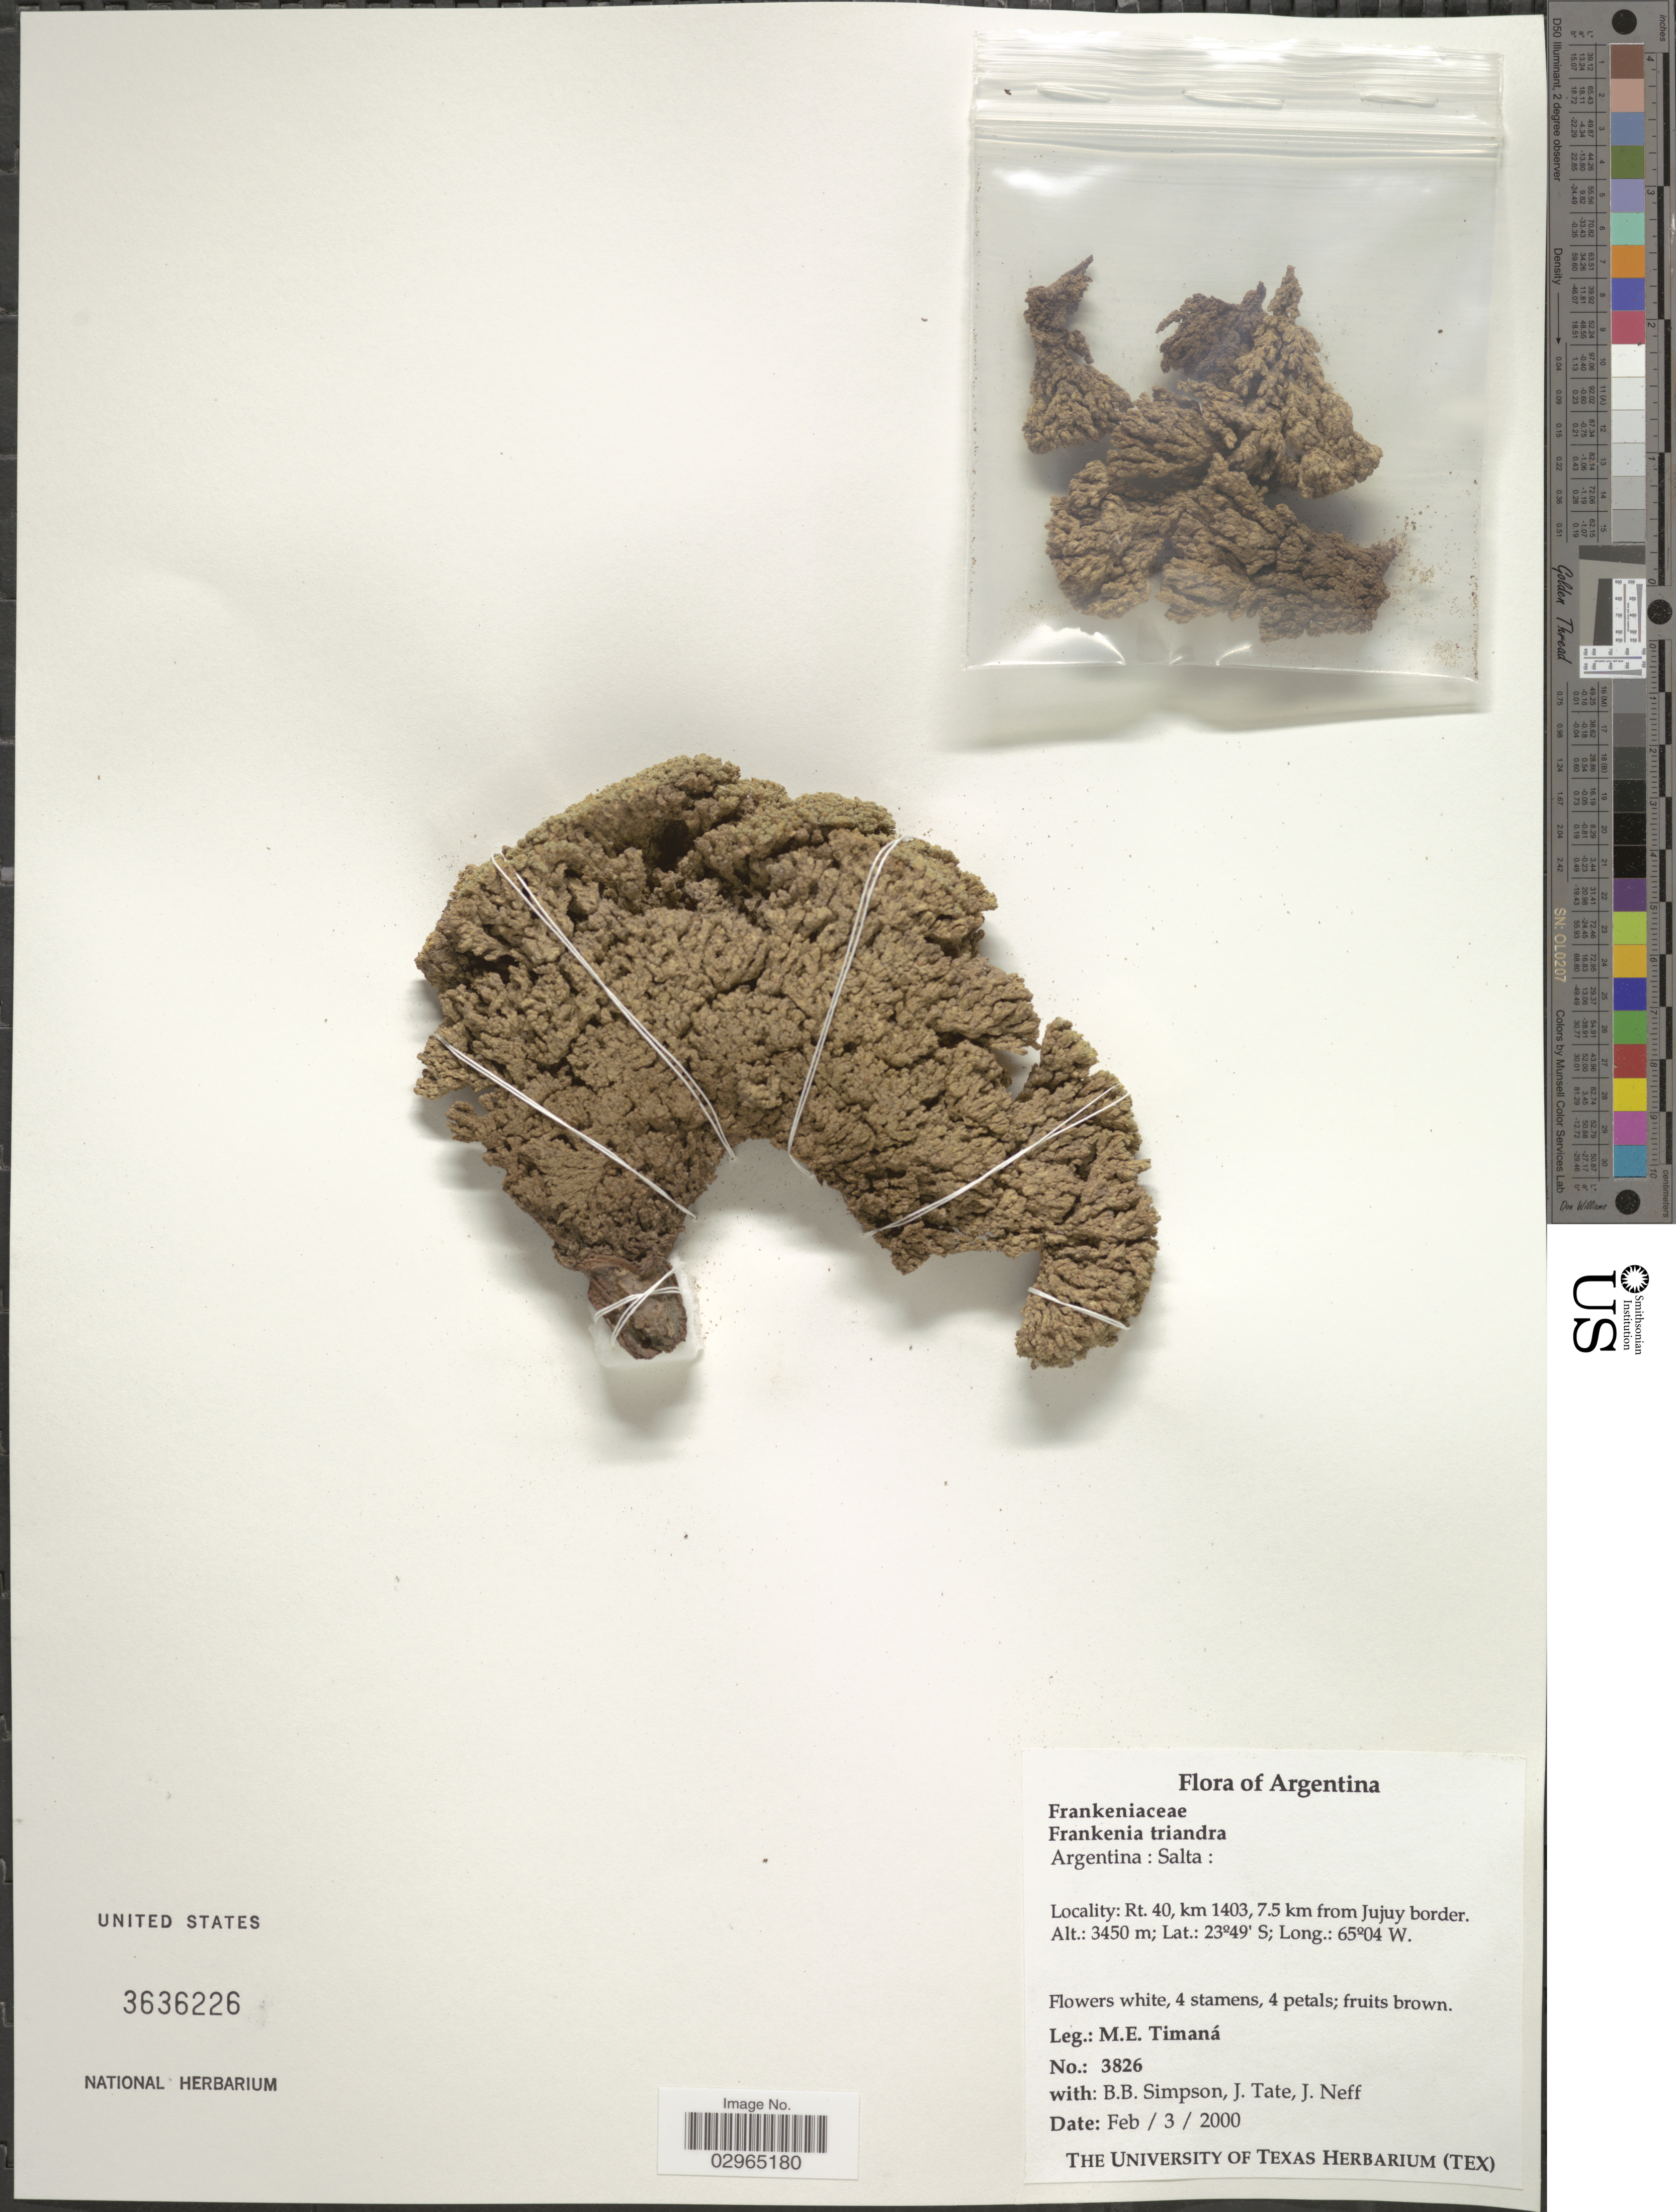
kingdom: Plantae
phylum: Tracheophyta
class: Magnoliopsida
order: Caryophyllales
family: Frankeniaceae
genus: Frankenia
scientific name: Frankenia triandra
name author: J. Rémy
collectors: M. E. Timaná, B. Simpson, J. Tate & J. Neff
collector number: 3826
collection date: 2000-02-03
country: Argentina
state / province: Salta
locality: Rt. 40, km 1403, 7.5 km from Jujuy border.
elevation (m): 3450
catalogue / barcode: US 3636226